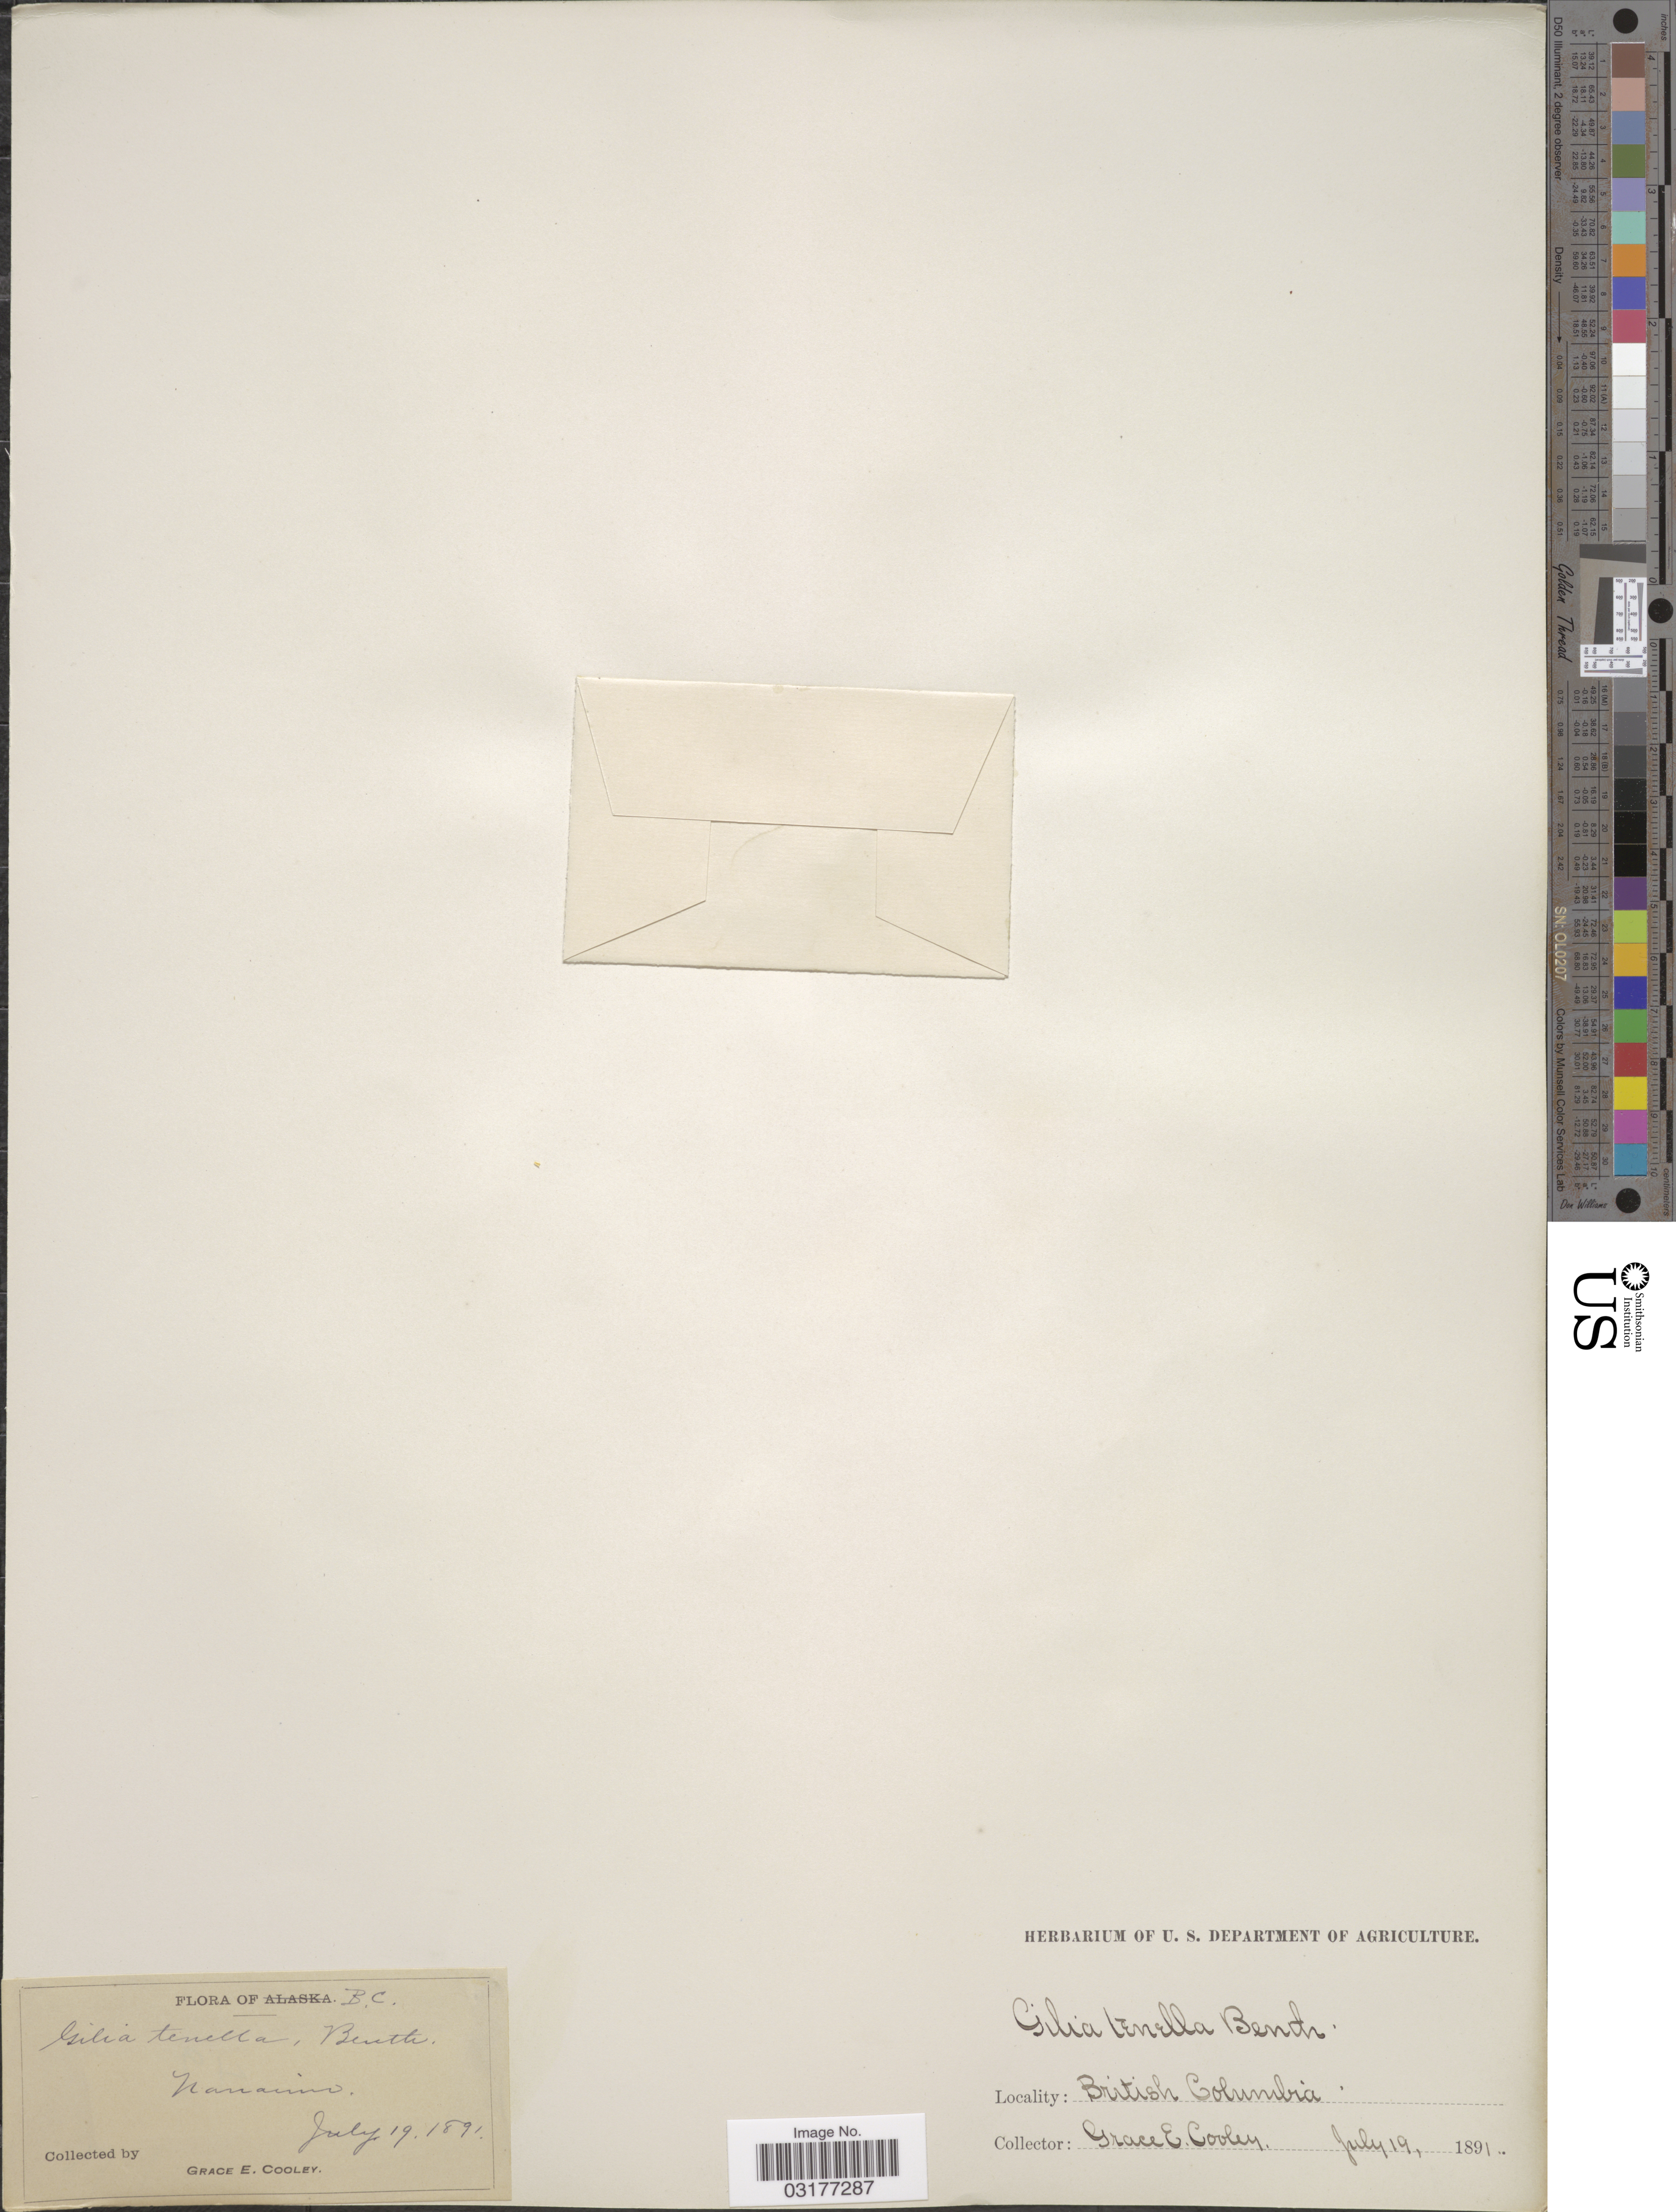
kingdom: Plantae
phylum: Tracheophyta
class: Magnoliopsida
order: Ericales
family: Polemoniaceae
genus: Leptosiphon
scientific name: Leptosiphon bicolor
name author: Nutt.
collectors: G. E. Cooley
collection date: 1891-07-19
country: Canada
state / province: British Columbia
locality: Nanaimo.